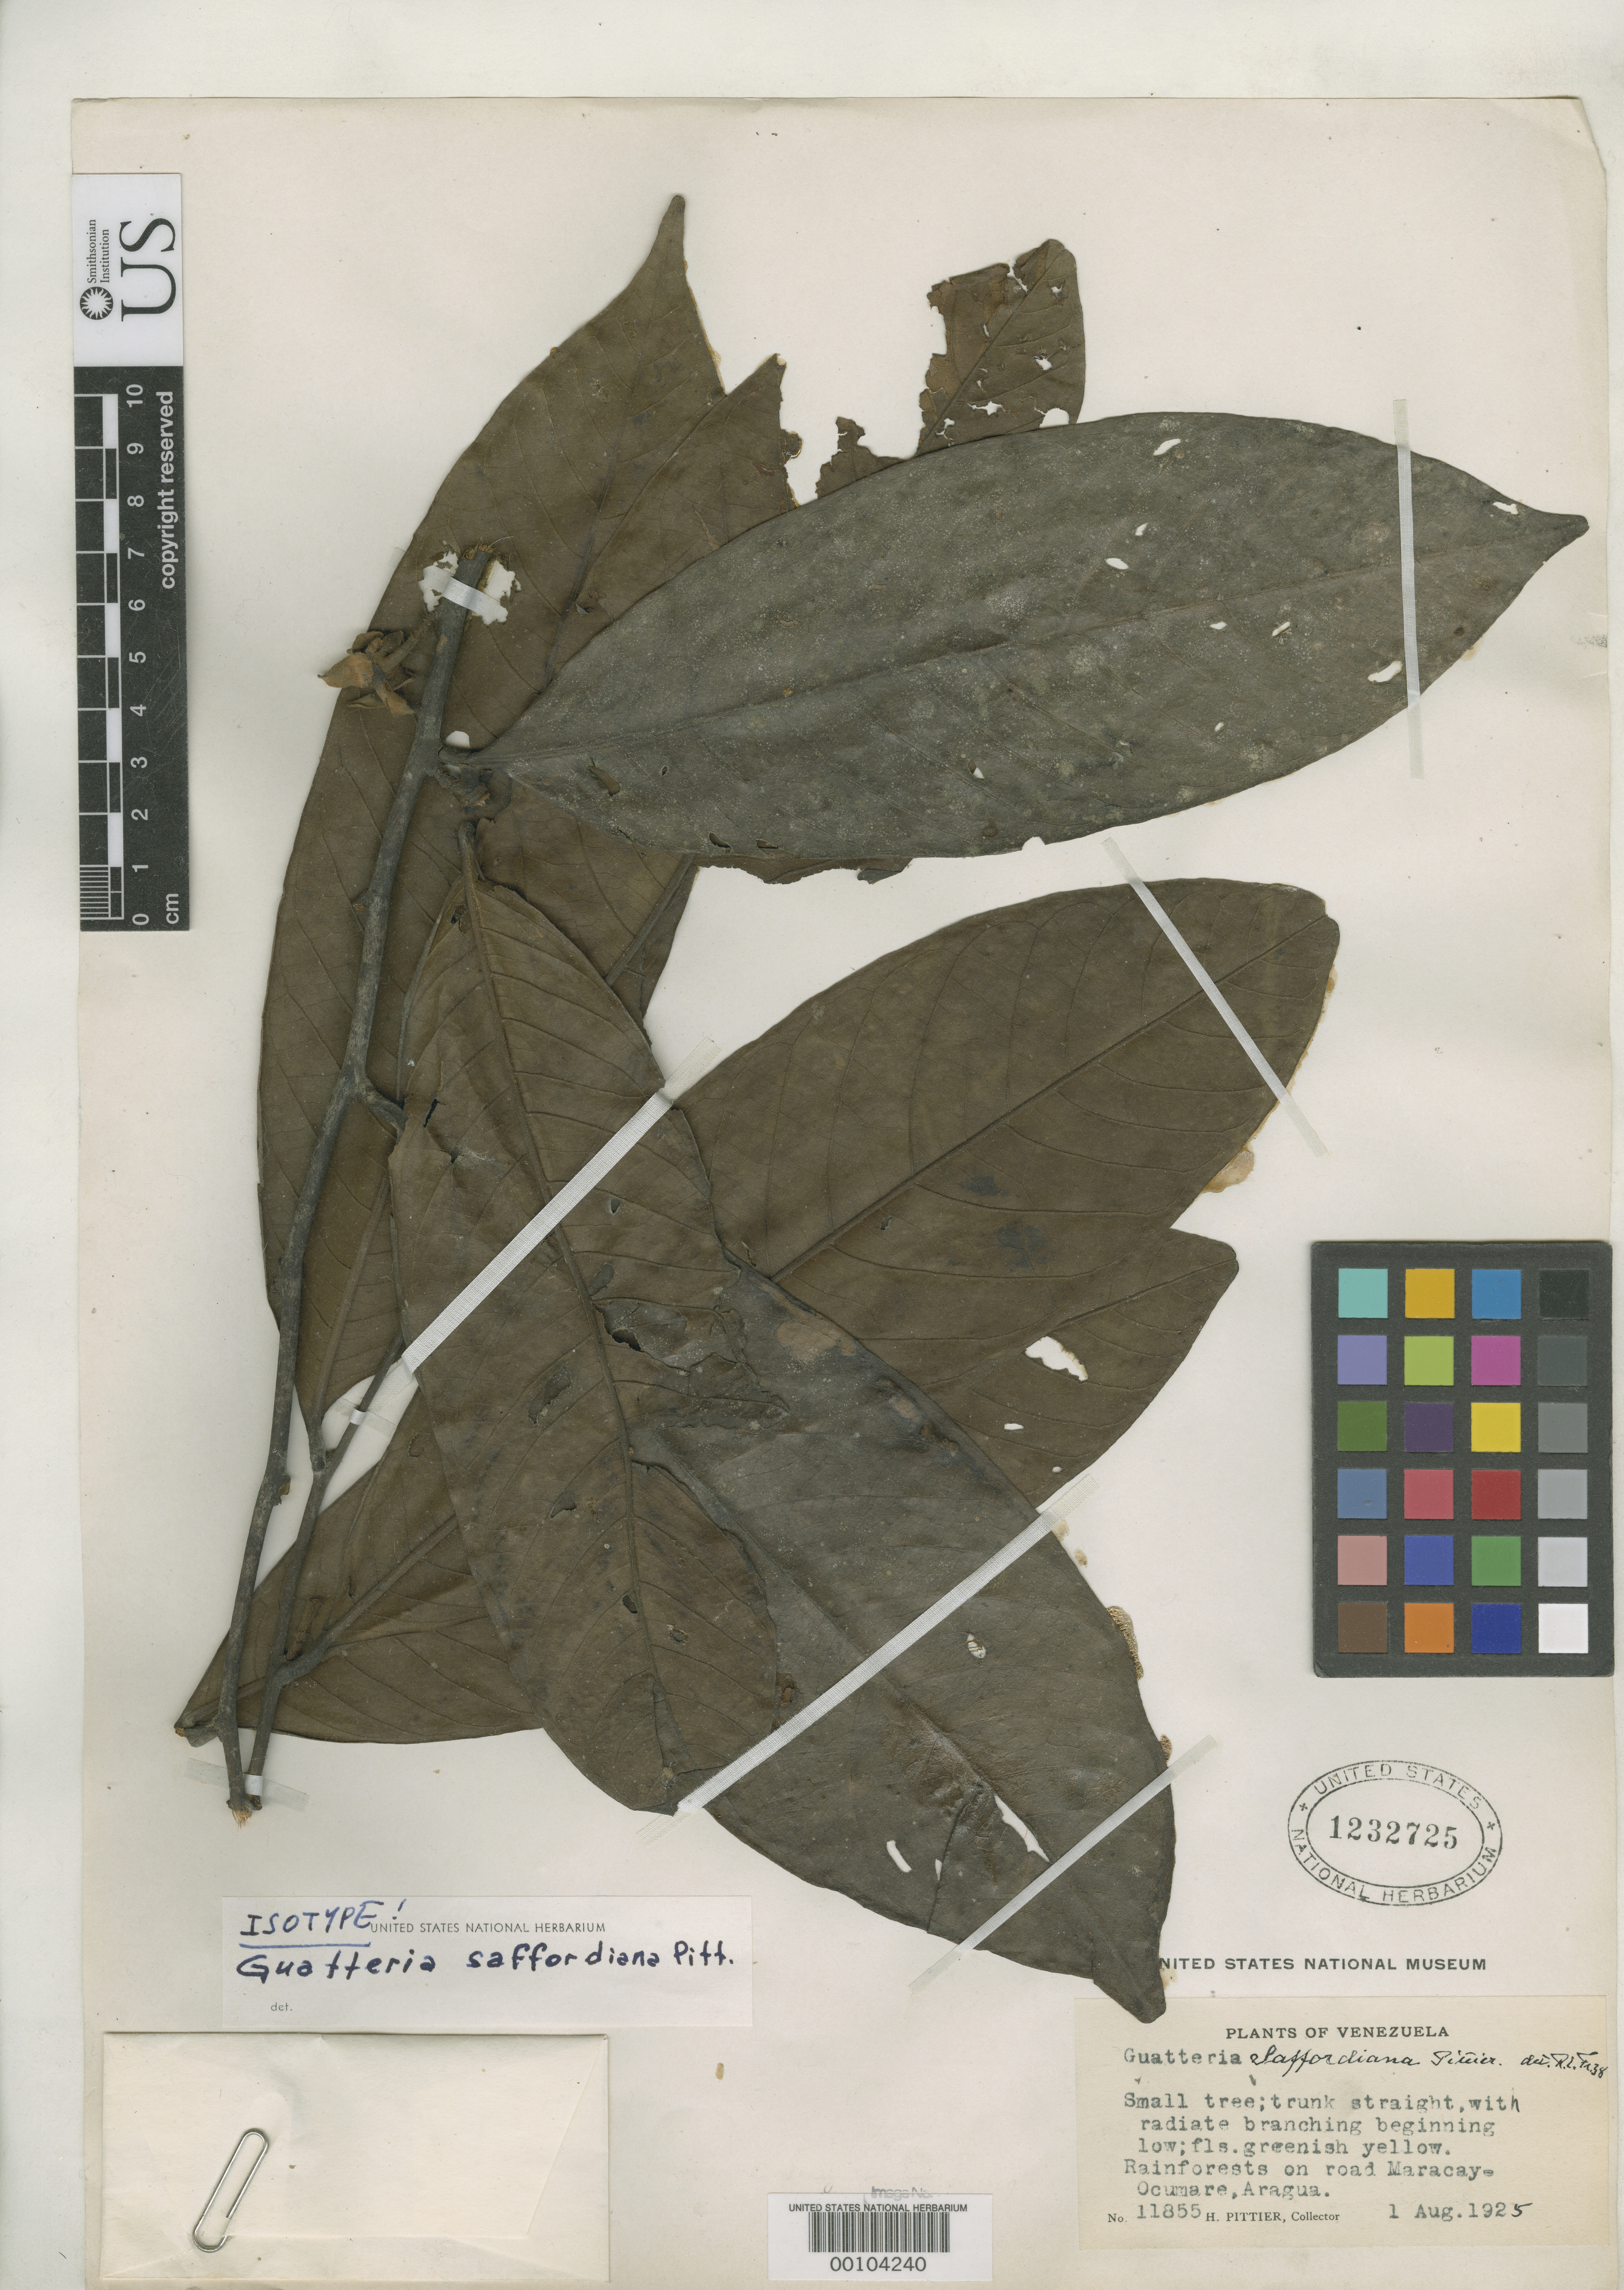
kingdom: Plantae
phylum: Tracheophyta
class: Magnoliopsida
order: Magnoliales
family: Annonaceae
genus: Guatteria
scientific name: Guatteria saffordiana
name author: Pittier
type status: Isotype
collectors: H. F. Pittier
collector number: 11855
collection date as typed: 01 Aug 1925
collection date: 1925-08-01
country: Venezuela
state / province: Aragua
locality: Road Maracay, Ocumare.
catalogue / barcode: US 1232725